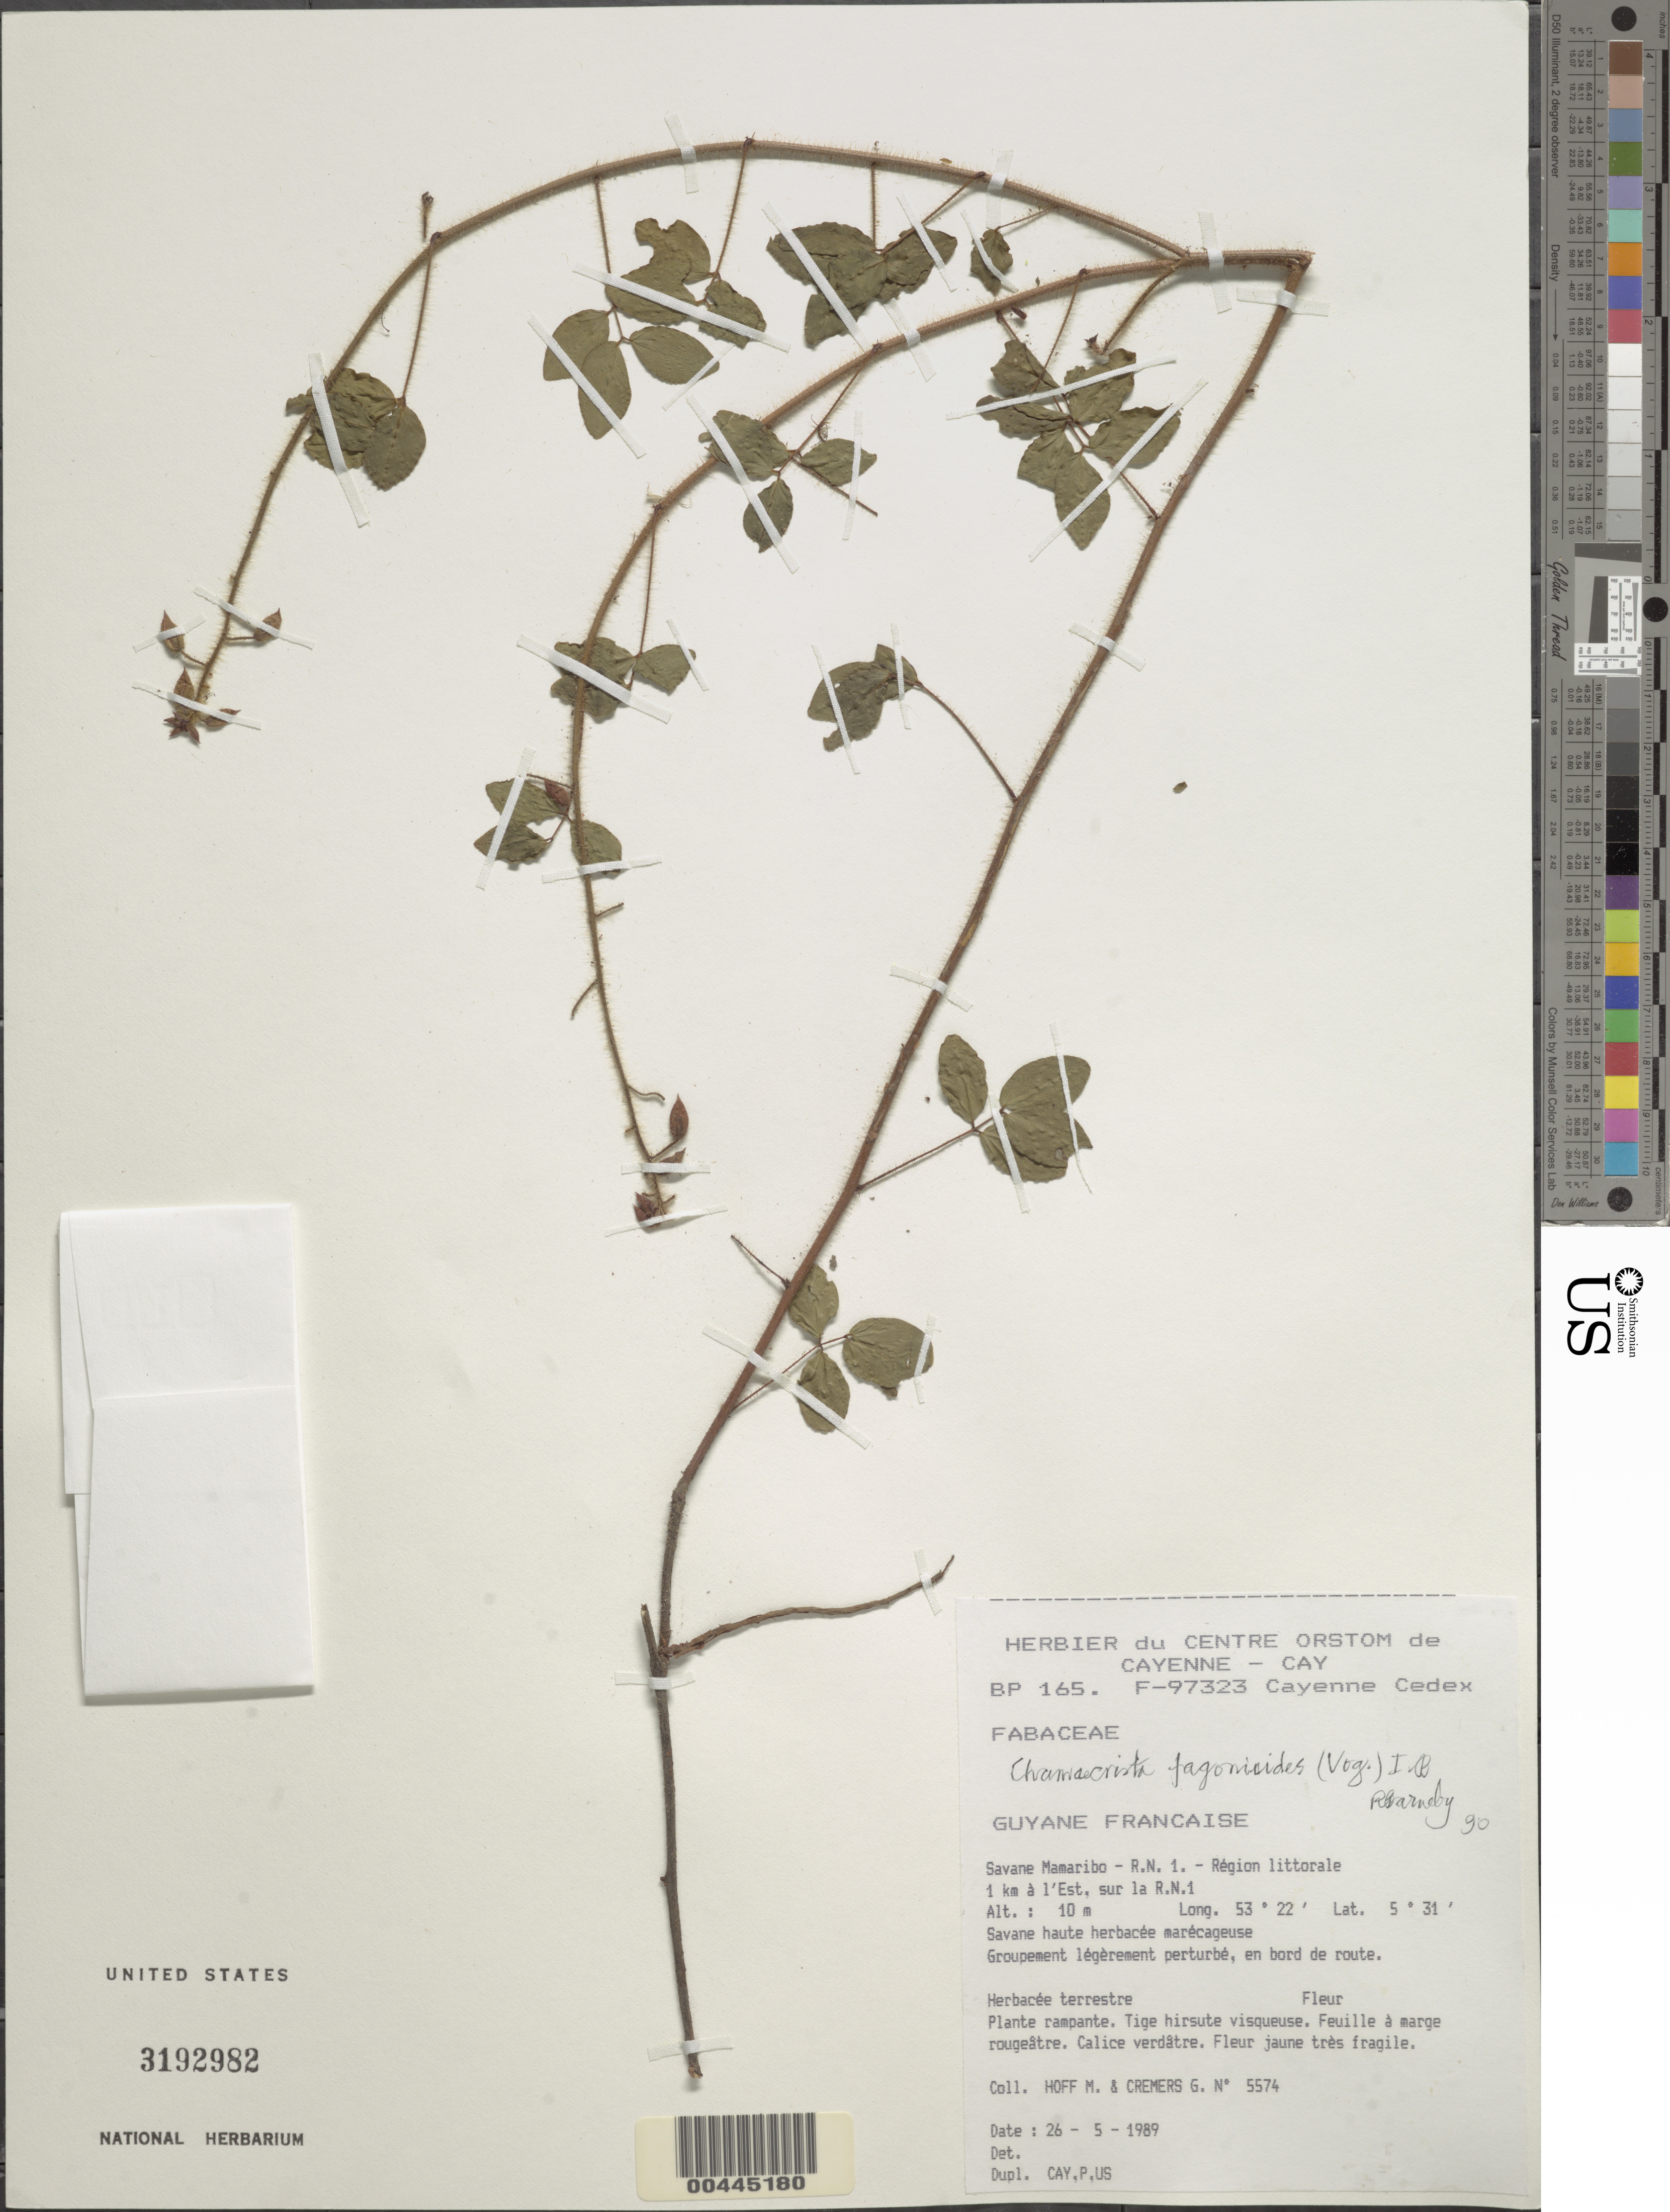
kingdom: Plantae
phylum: Tracheophyta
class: Magnoliopsida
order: Fabales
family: Fabaceae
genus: Chamaecrista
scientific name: Chamaecrista hispidula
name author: (Vahl) H.S. Irwin & Barneby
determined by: Souza, A. O.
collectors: M. Hoff & G. Cremers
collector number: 5574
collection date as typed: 26 May 1909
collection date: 1909-05-26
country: French Guiana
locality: Mamribo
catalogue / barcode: US 3192982